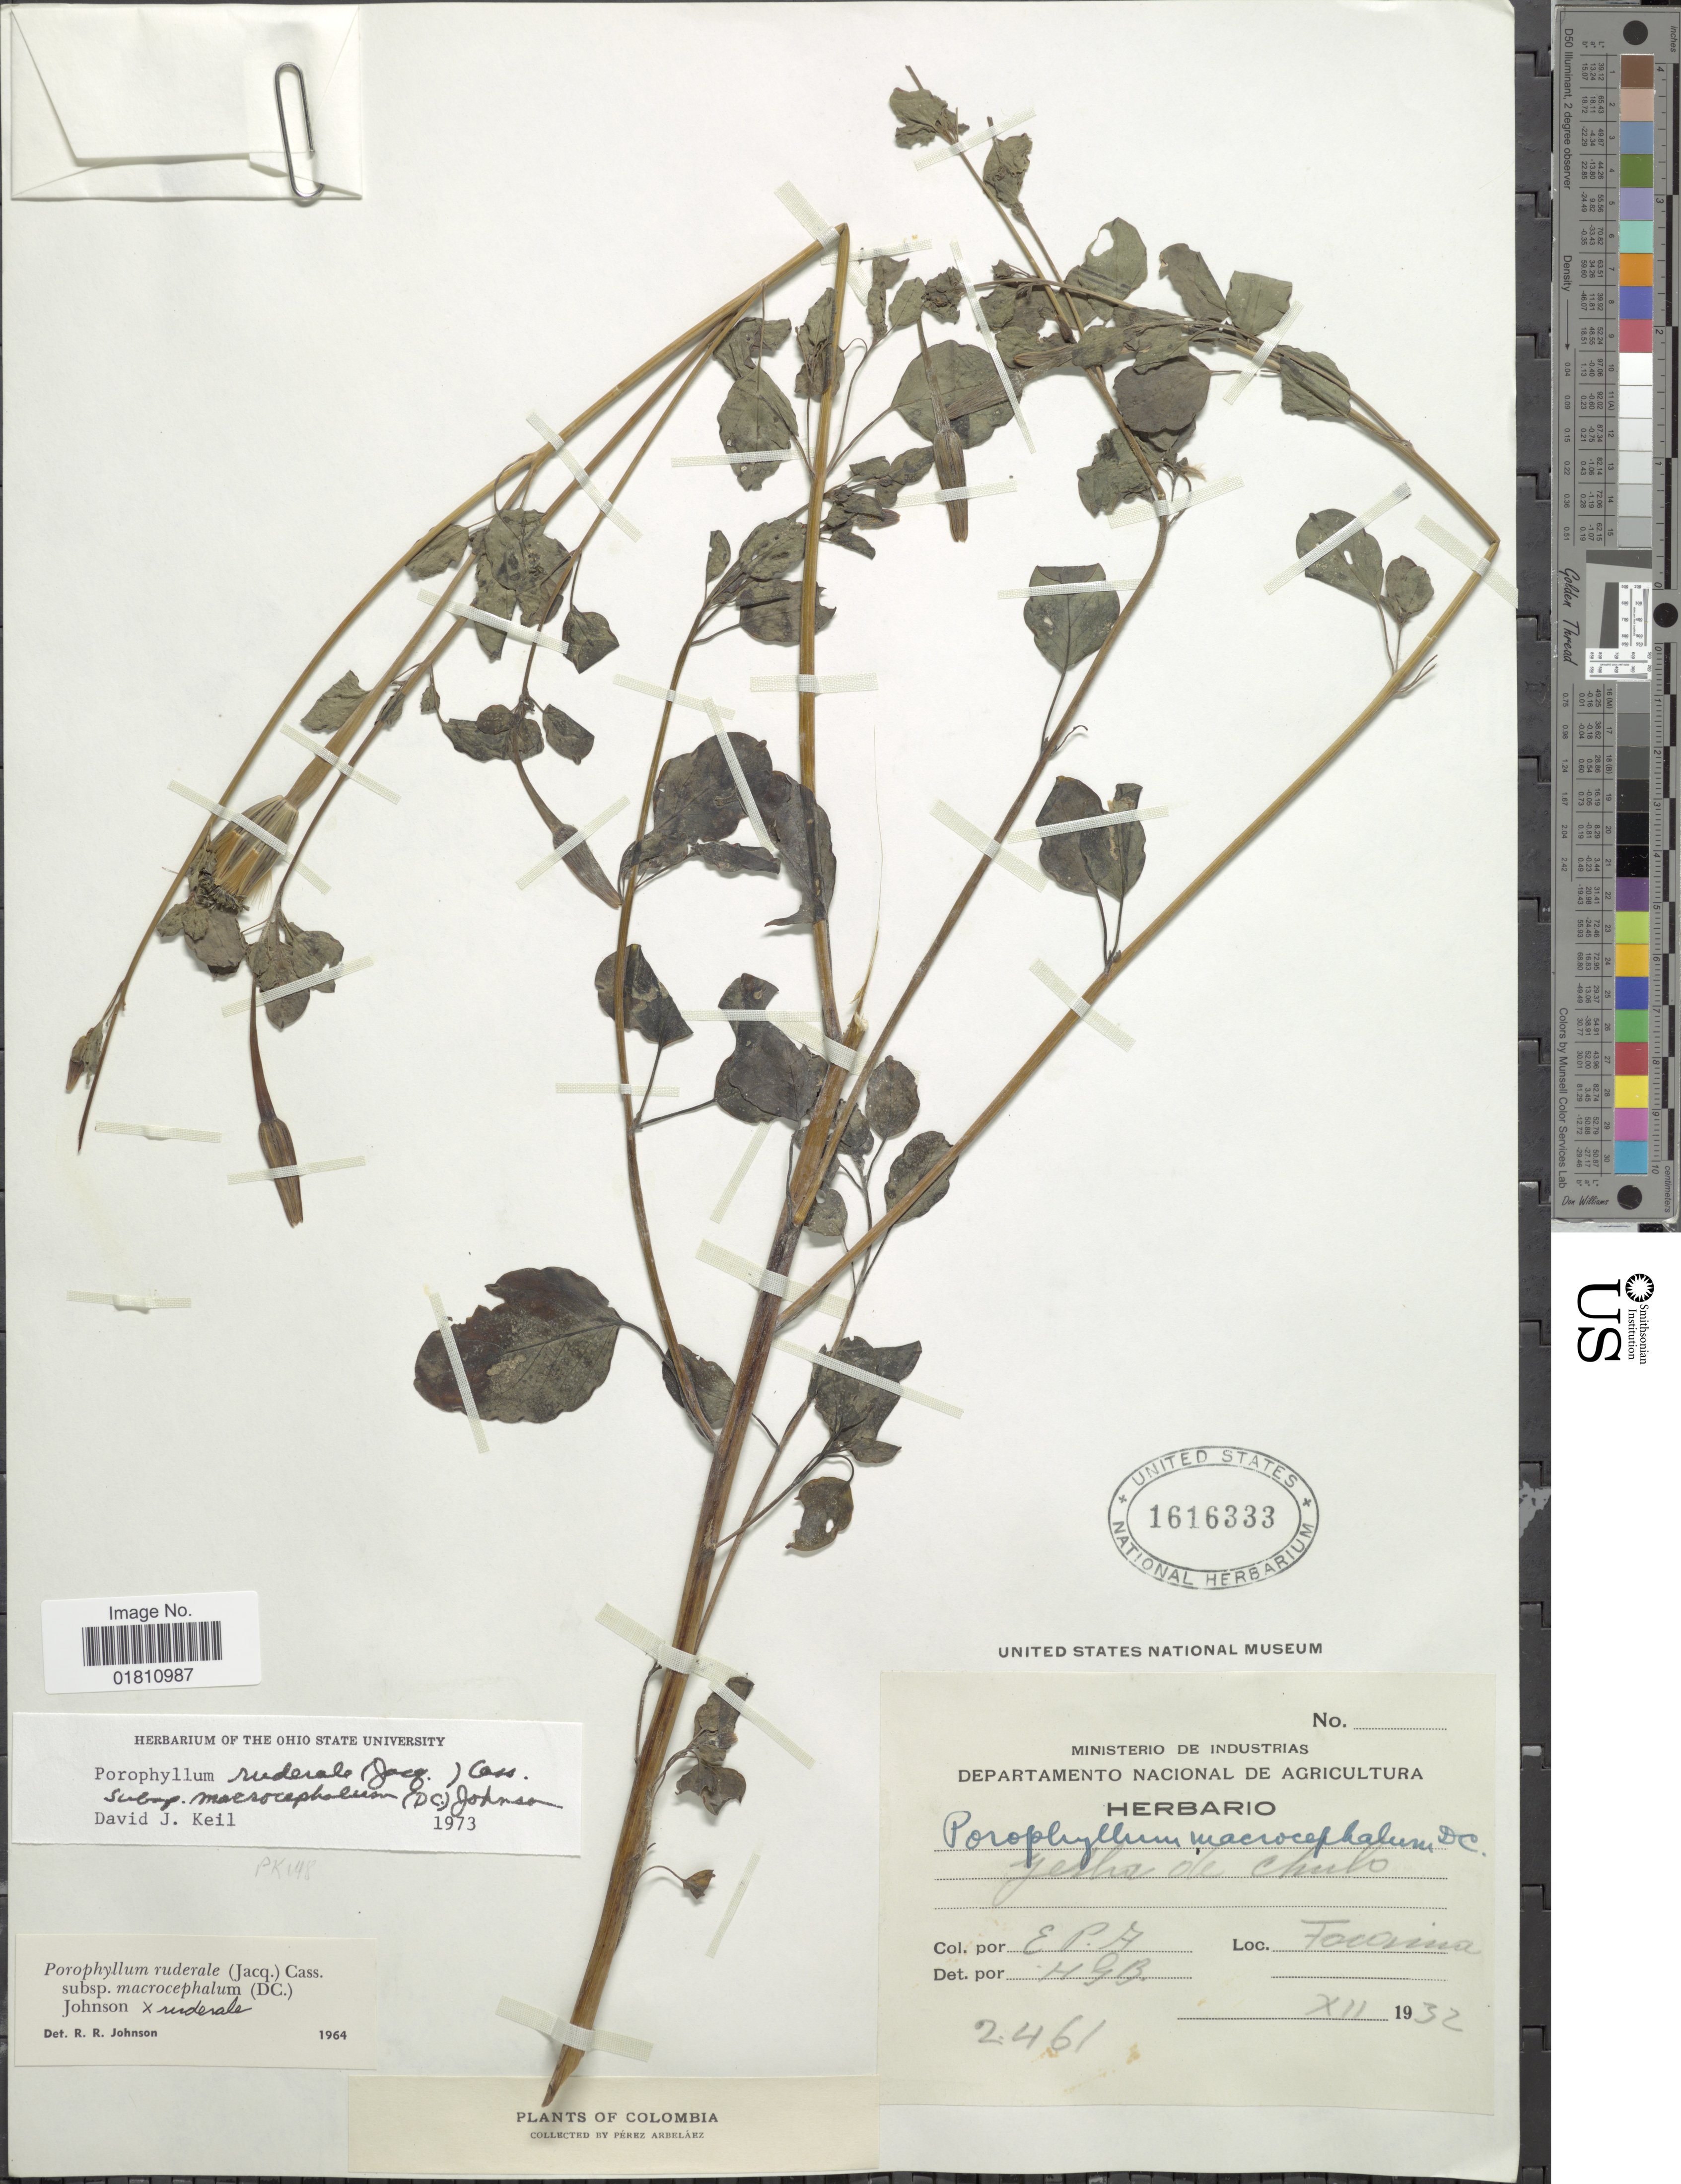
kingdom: Plantae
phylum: Tracheophyta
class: Magnoliopsida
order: Asterales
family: Asteraceae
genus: Porophyllum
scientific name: Porophyllum ruderale subsp. macrocephalum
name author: (DC.) R.R. Johnson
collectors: E. Pérez Arbeláez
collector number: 2461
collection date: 1932-12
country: Colombia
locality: Jetha de chubo, Tocaima [interpreted]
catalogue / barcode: US 1616333